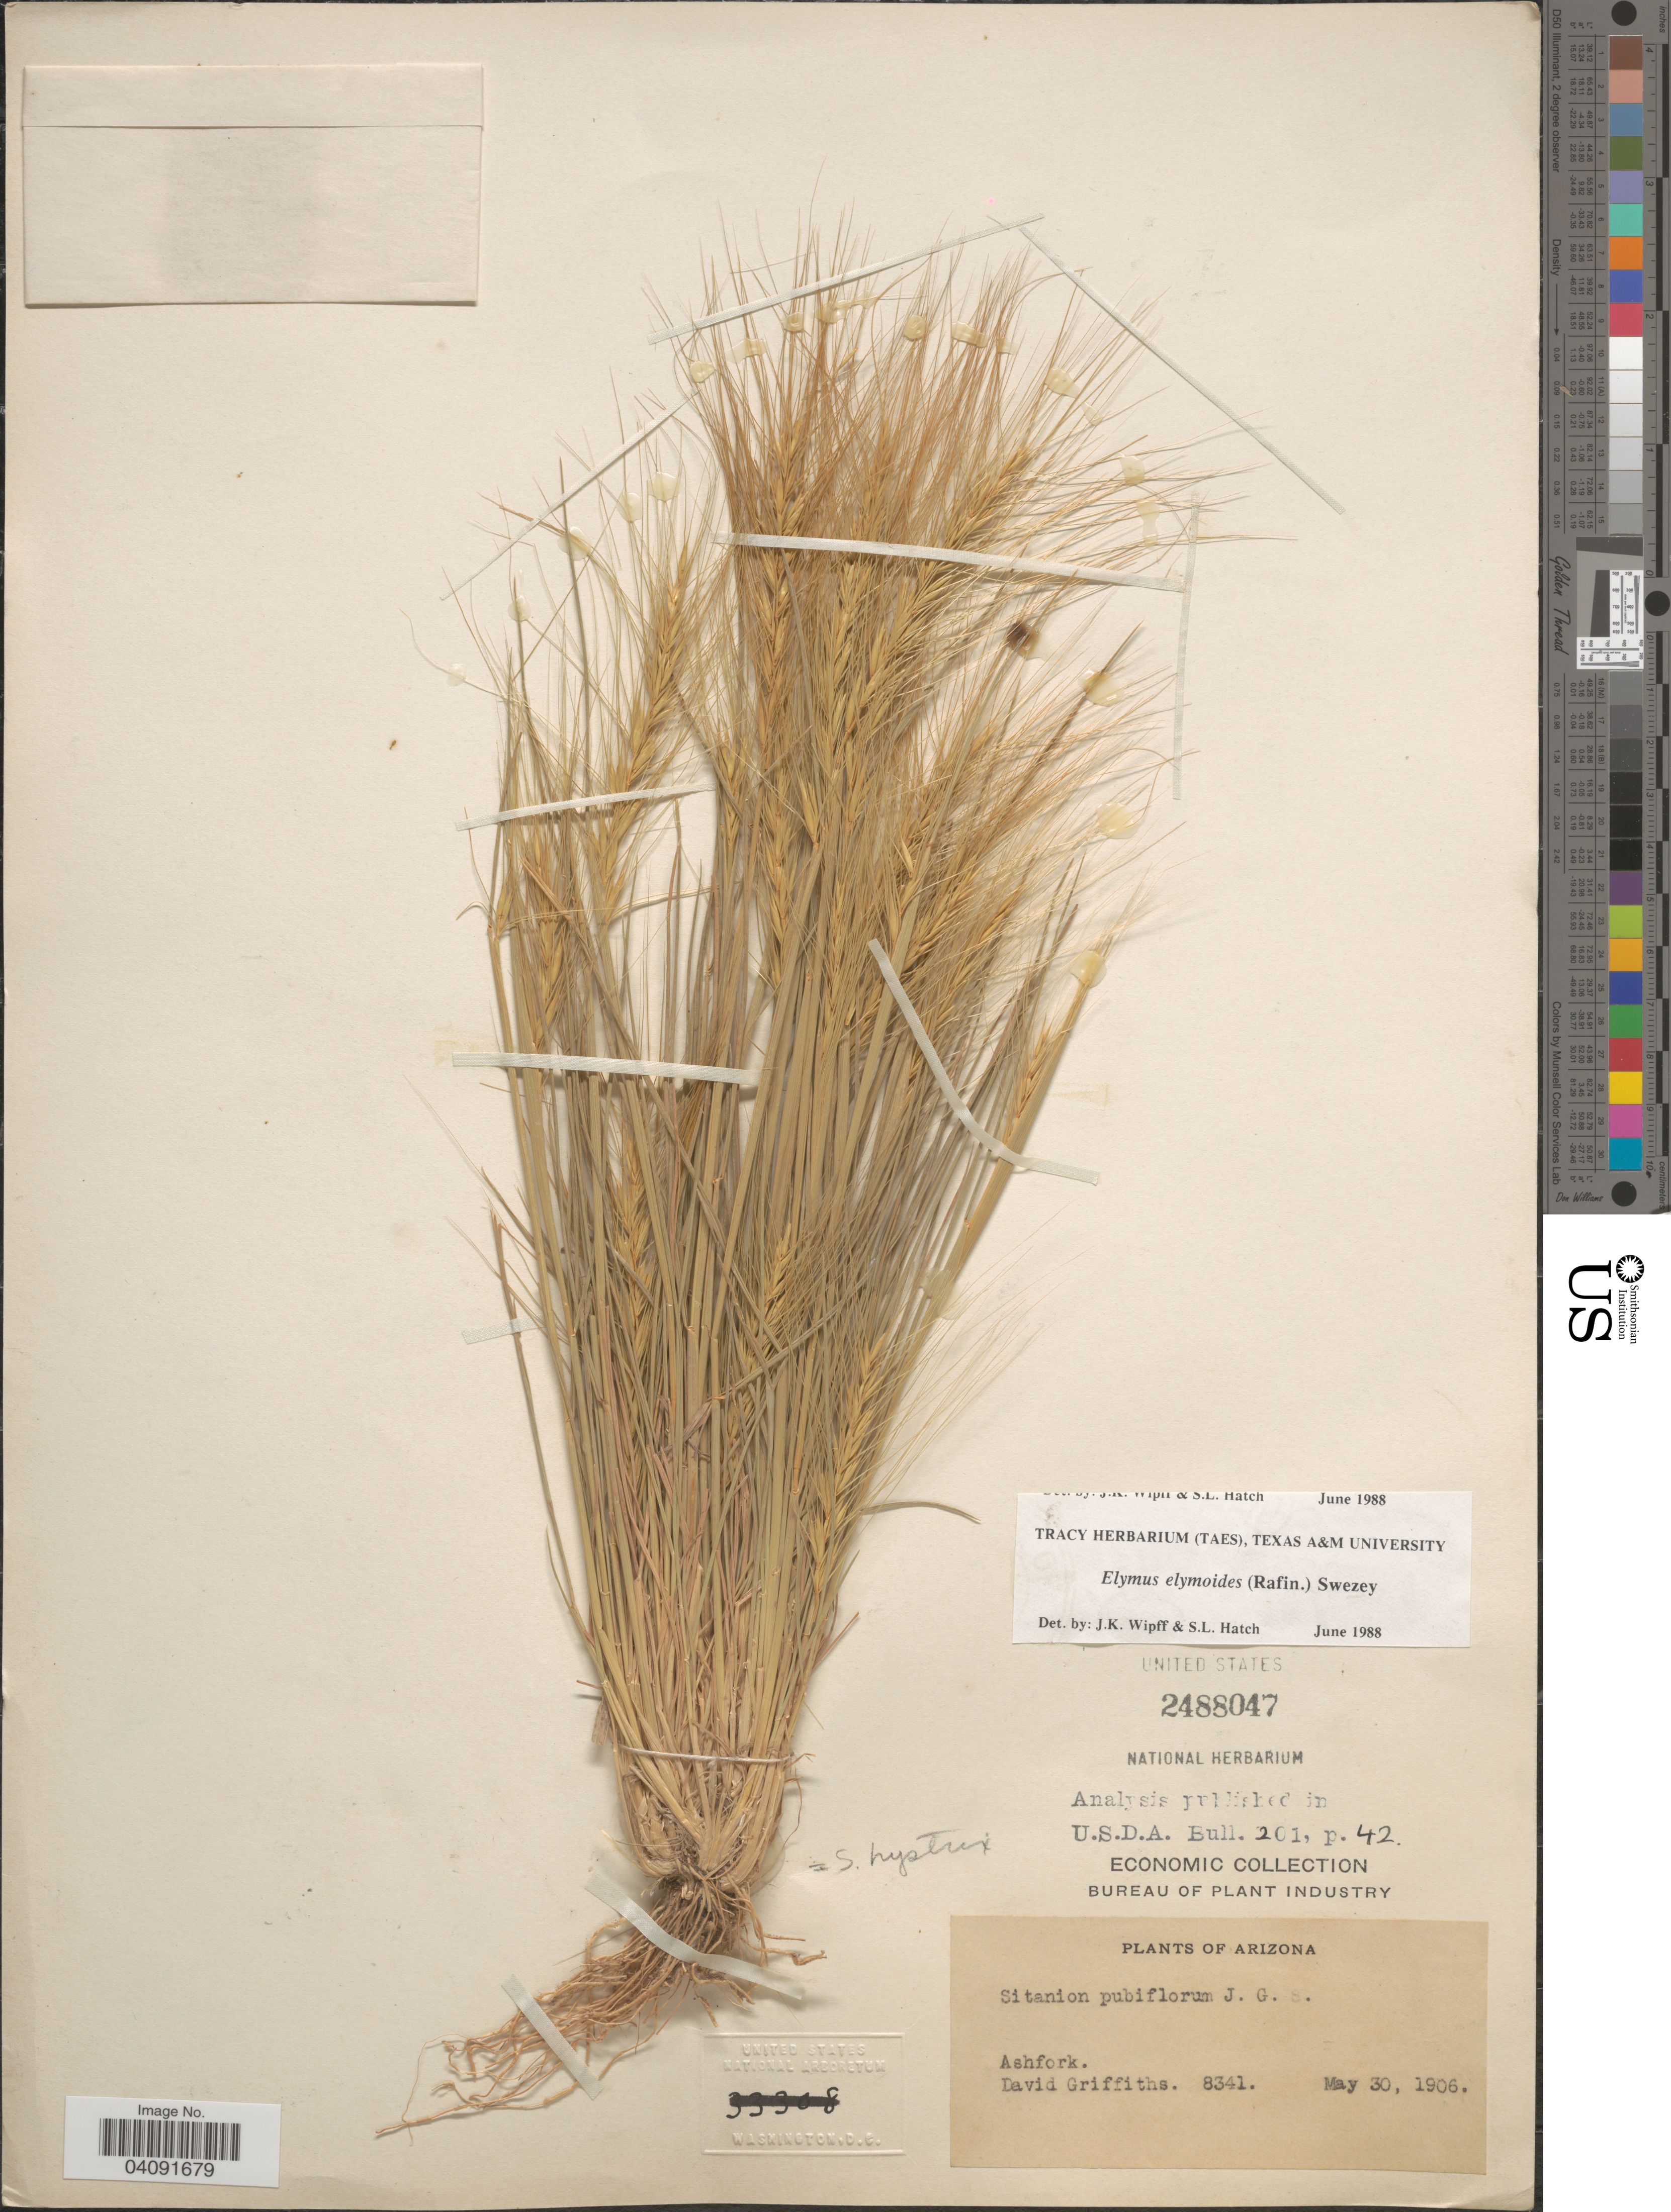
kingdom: Plantae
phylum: Tracheophyta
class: Liliopsida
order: Poales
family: Poaceae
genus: Elymus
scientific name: Elymus elymoides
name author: (Raf.) Swezey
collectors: D. Griffiths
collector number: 8341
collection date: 1906-05-30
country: United States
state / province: Arizona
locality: Ashfork.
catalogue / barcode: US 2488047